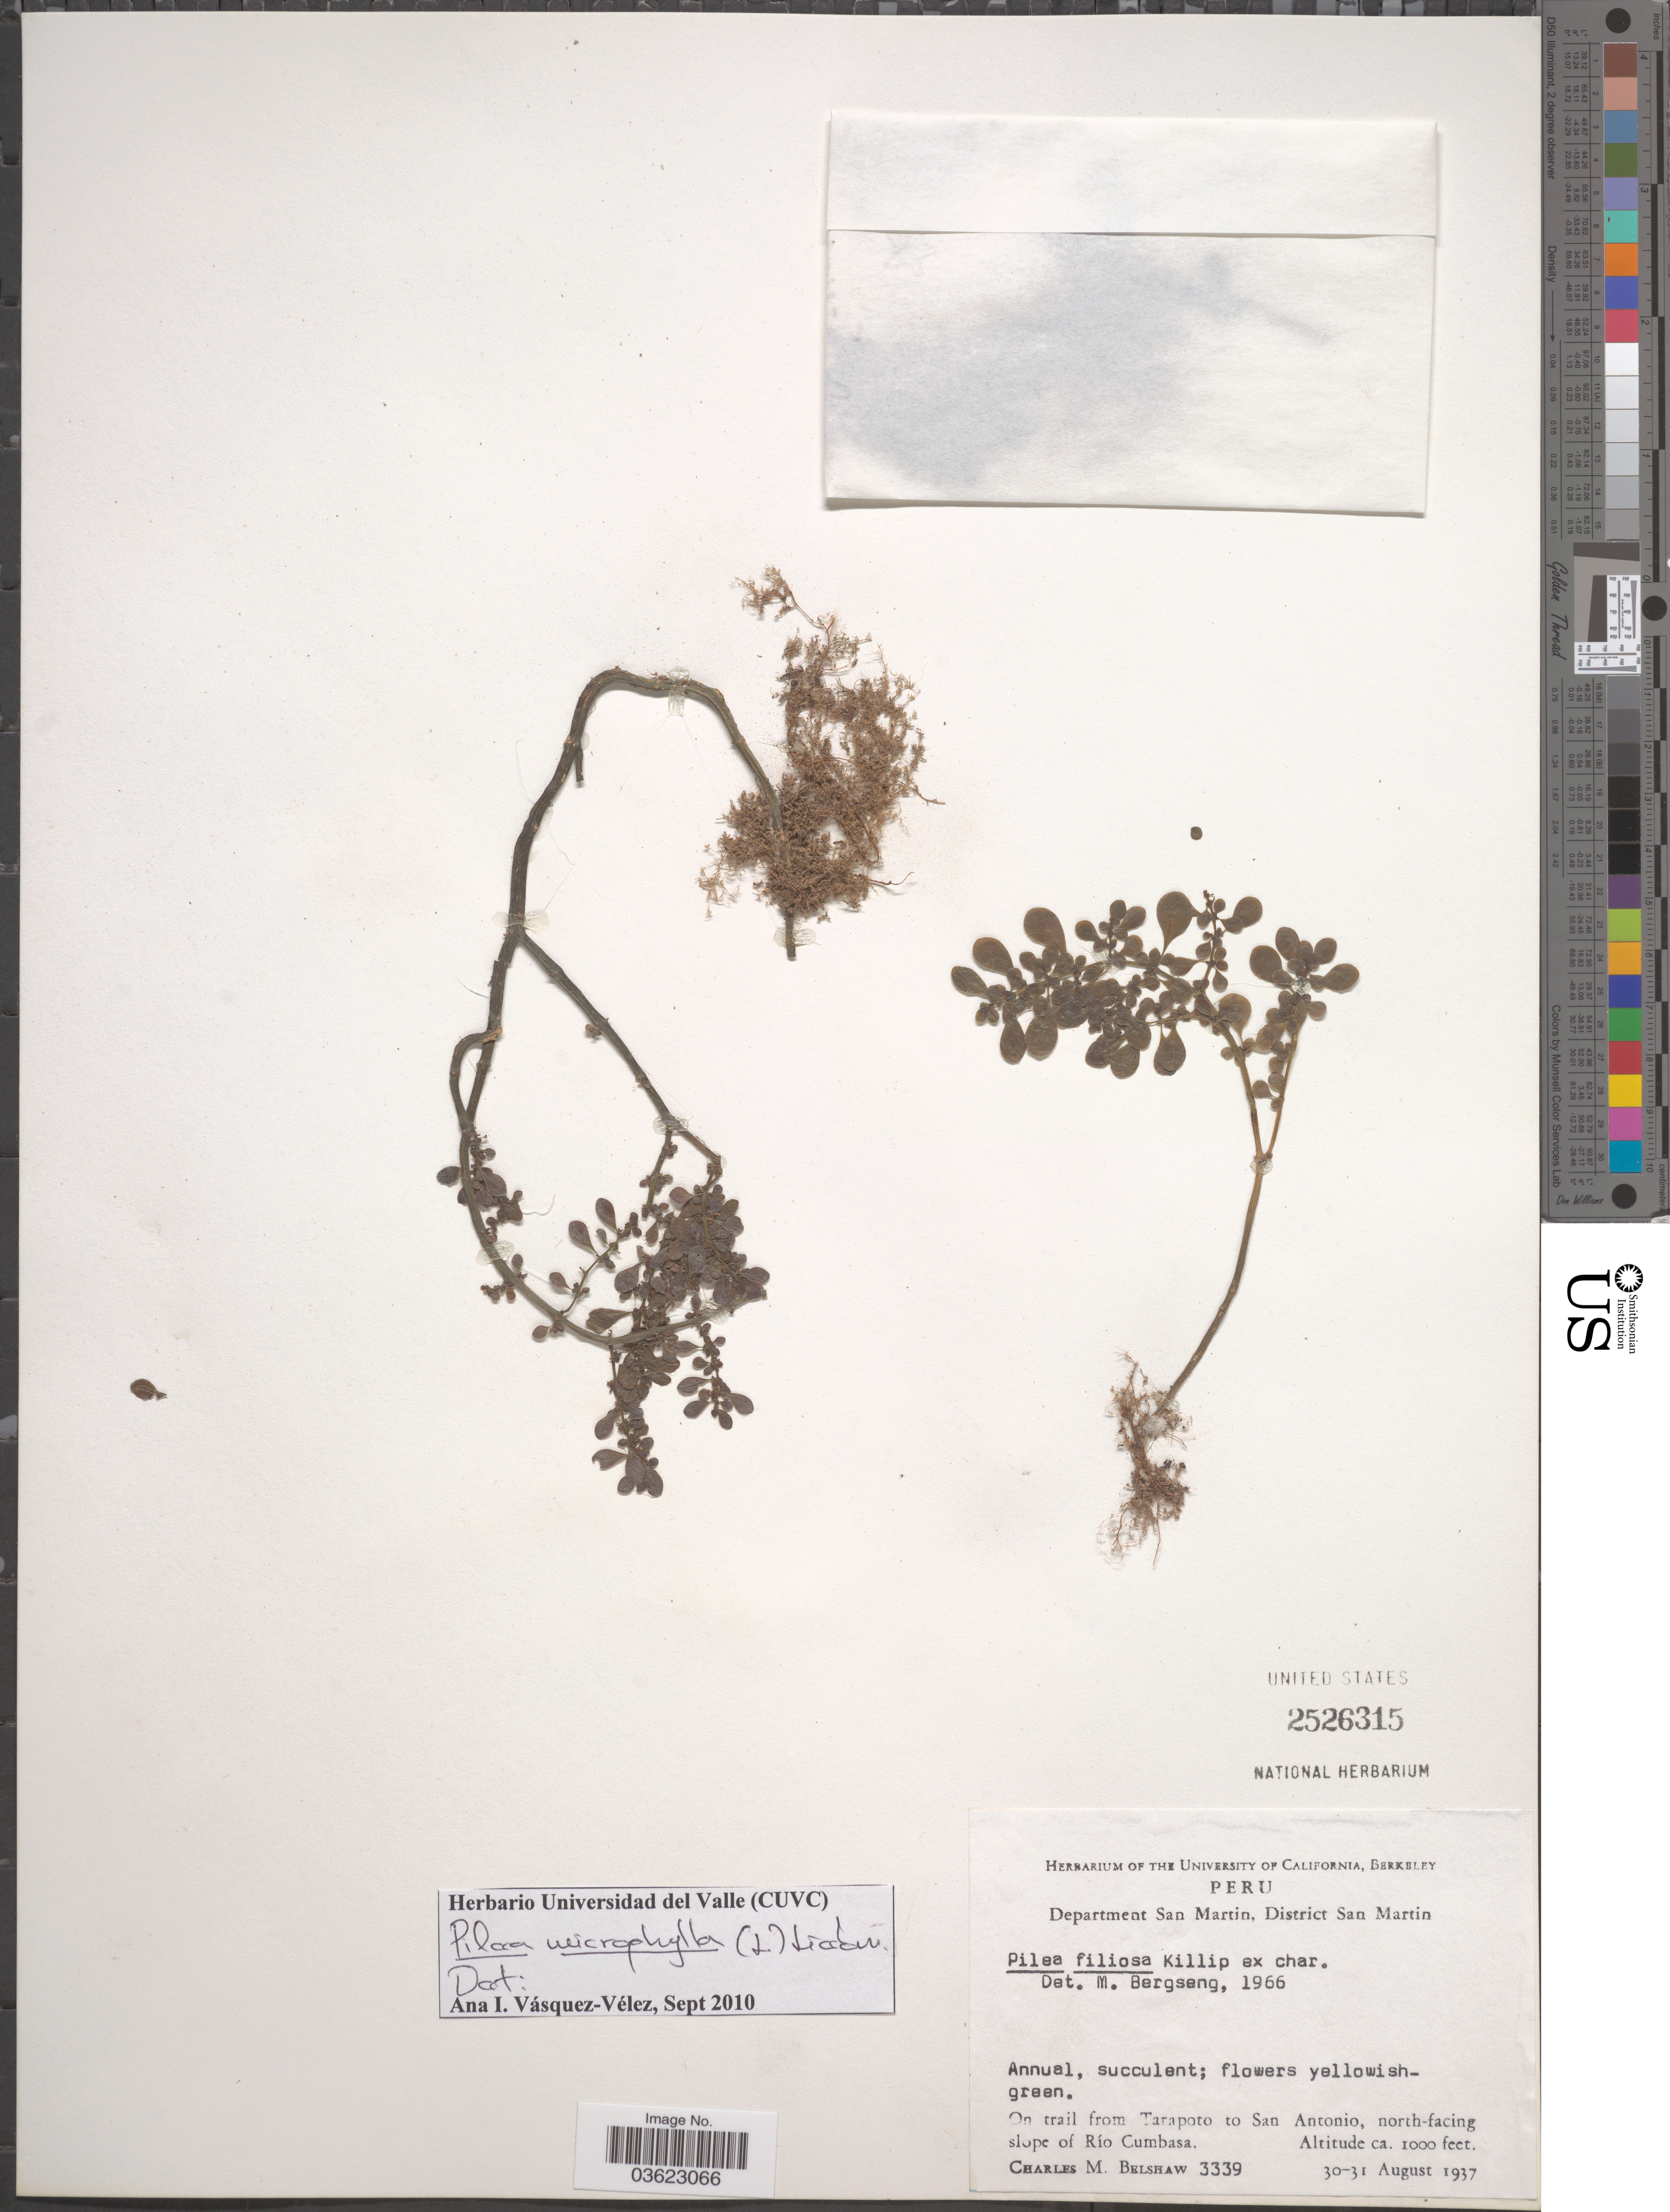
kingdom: Plantae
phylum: Tracheophyta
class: Magnoliopsida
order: Rosales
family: Urticaceae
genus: Pilea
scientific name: Pilea microphylla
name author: (L.) Liebm.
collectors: C. Shaw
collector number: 3339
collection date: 1937-08-30/1937-08-31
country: Peru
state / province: San Martín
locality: Department San Martin, District San Martin. On trail from Tarapoto to San Antonio, north-facing slope of Río Cumbasa.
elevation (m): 305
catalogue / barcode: US 2526315